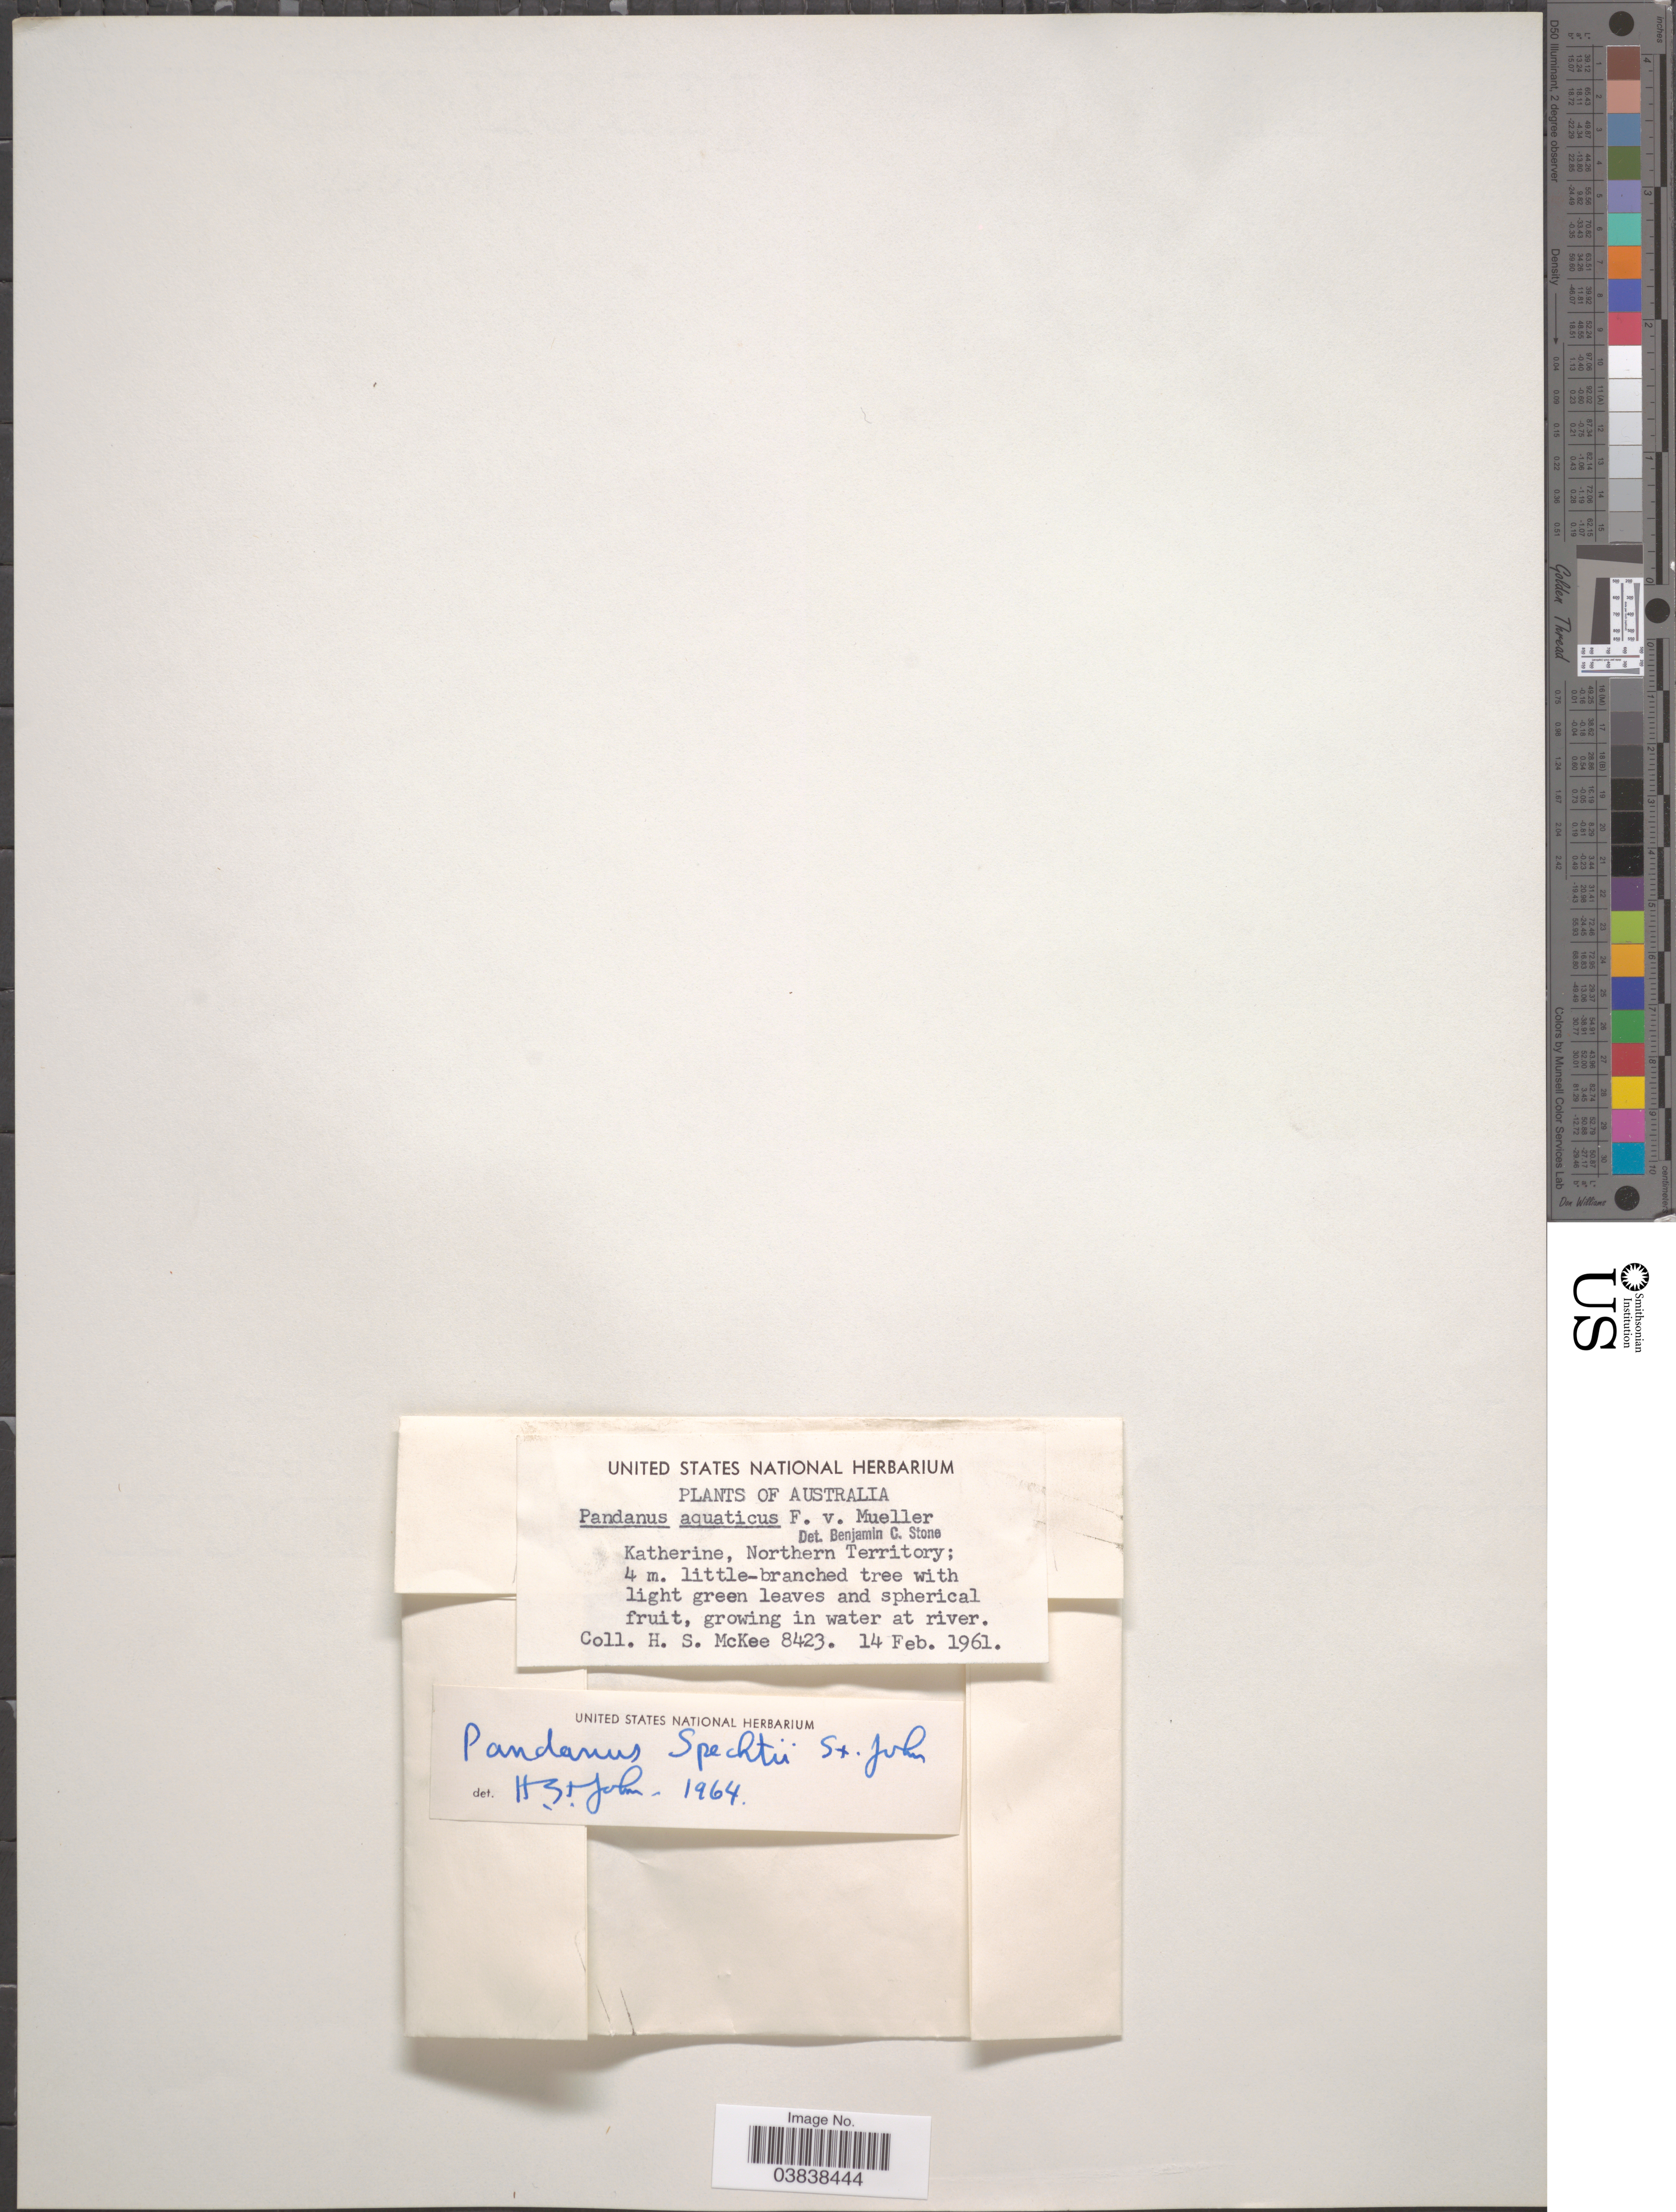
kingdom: Plantae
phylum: Tracheophyta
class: Liliopsida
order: Pandanales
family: Pandanaceae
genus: Pandanus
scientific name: Pandanus spechtii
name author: H. St. John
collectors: H. S. McKee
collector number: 8423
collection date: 1961-02-14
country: Australia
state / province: Northern Territory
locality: Katherine.